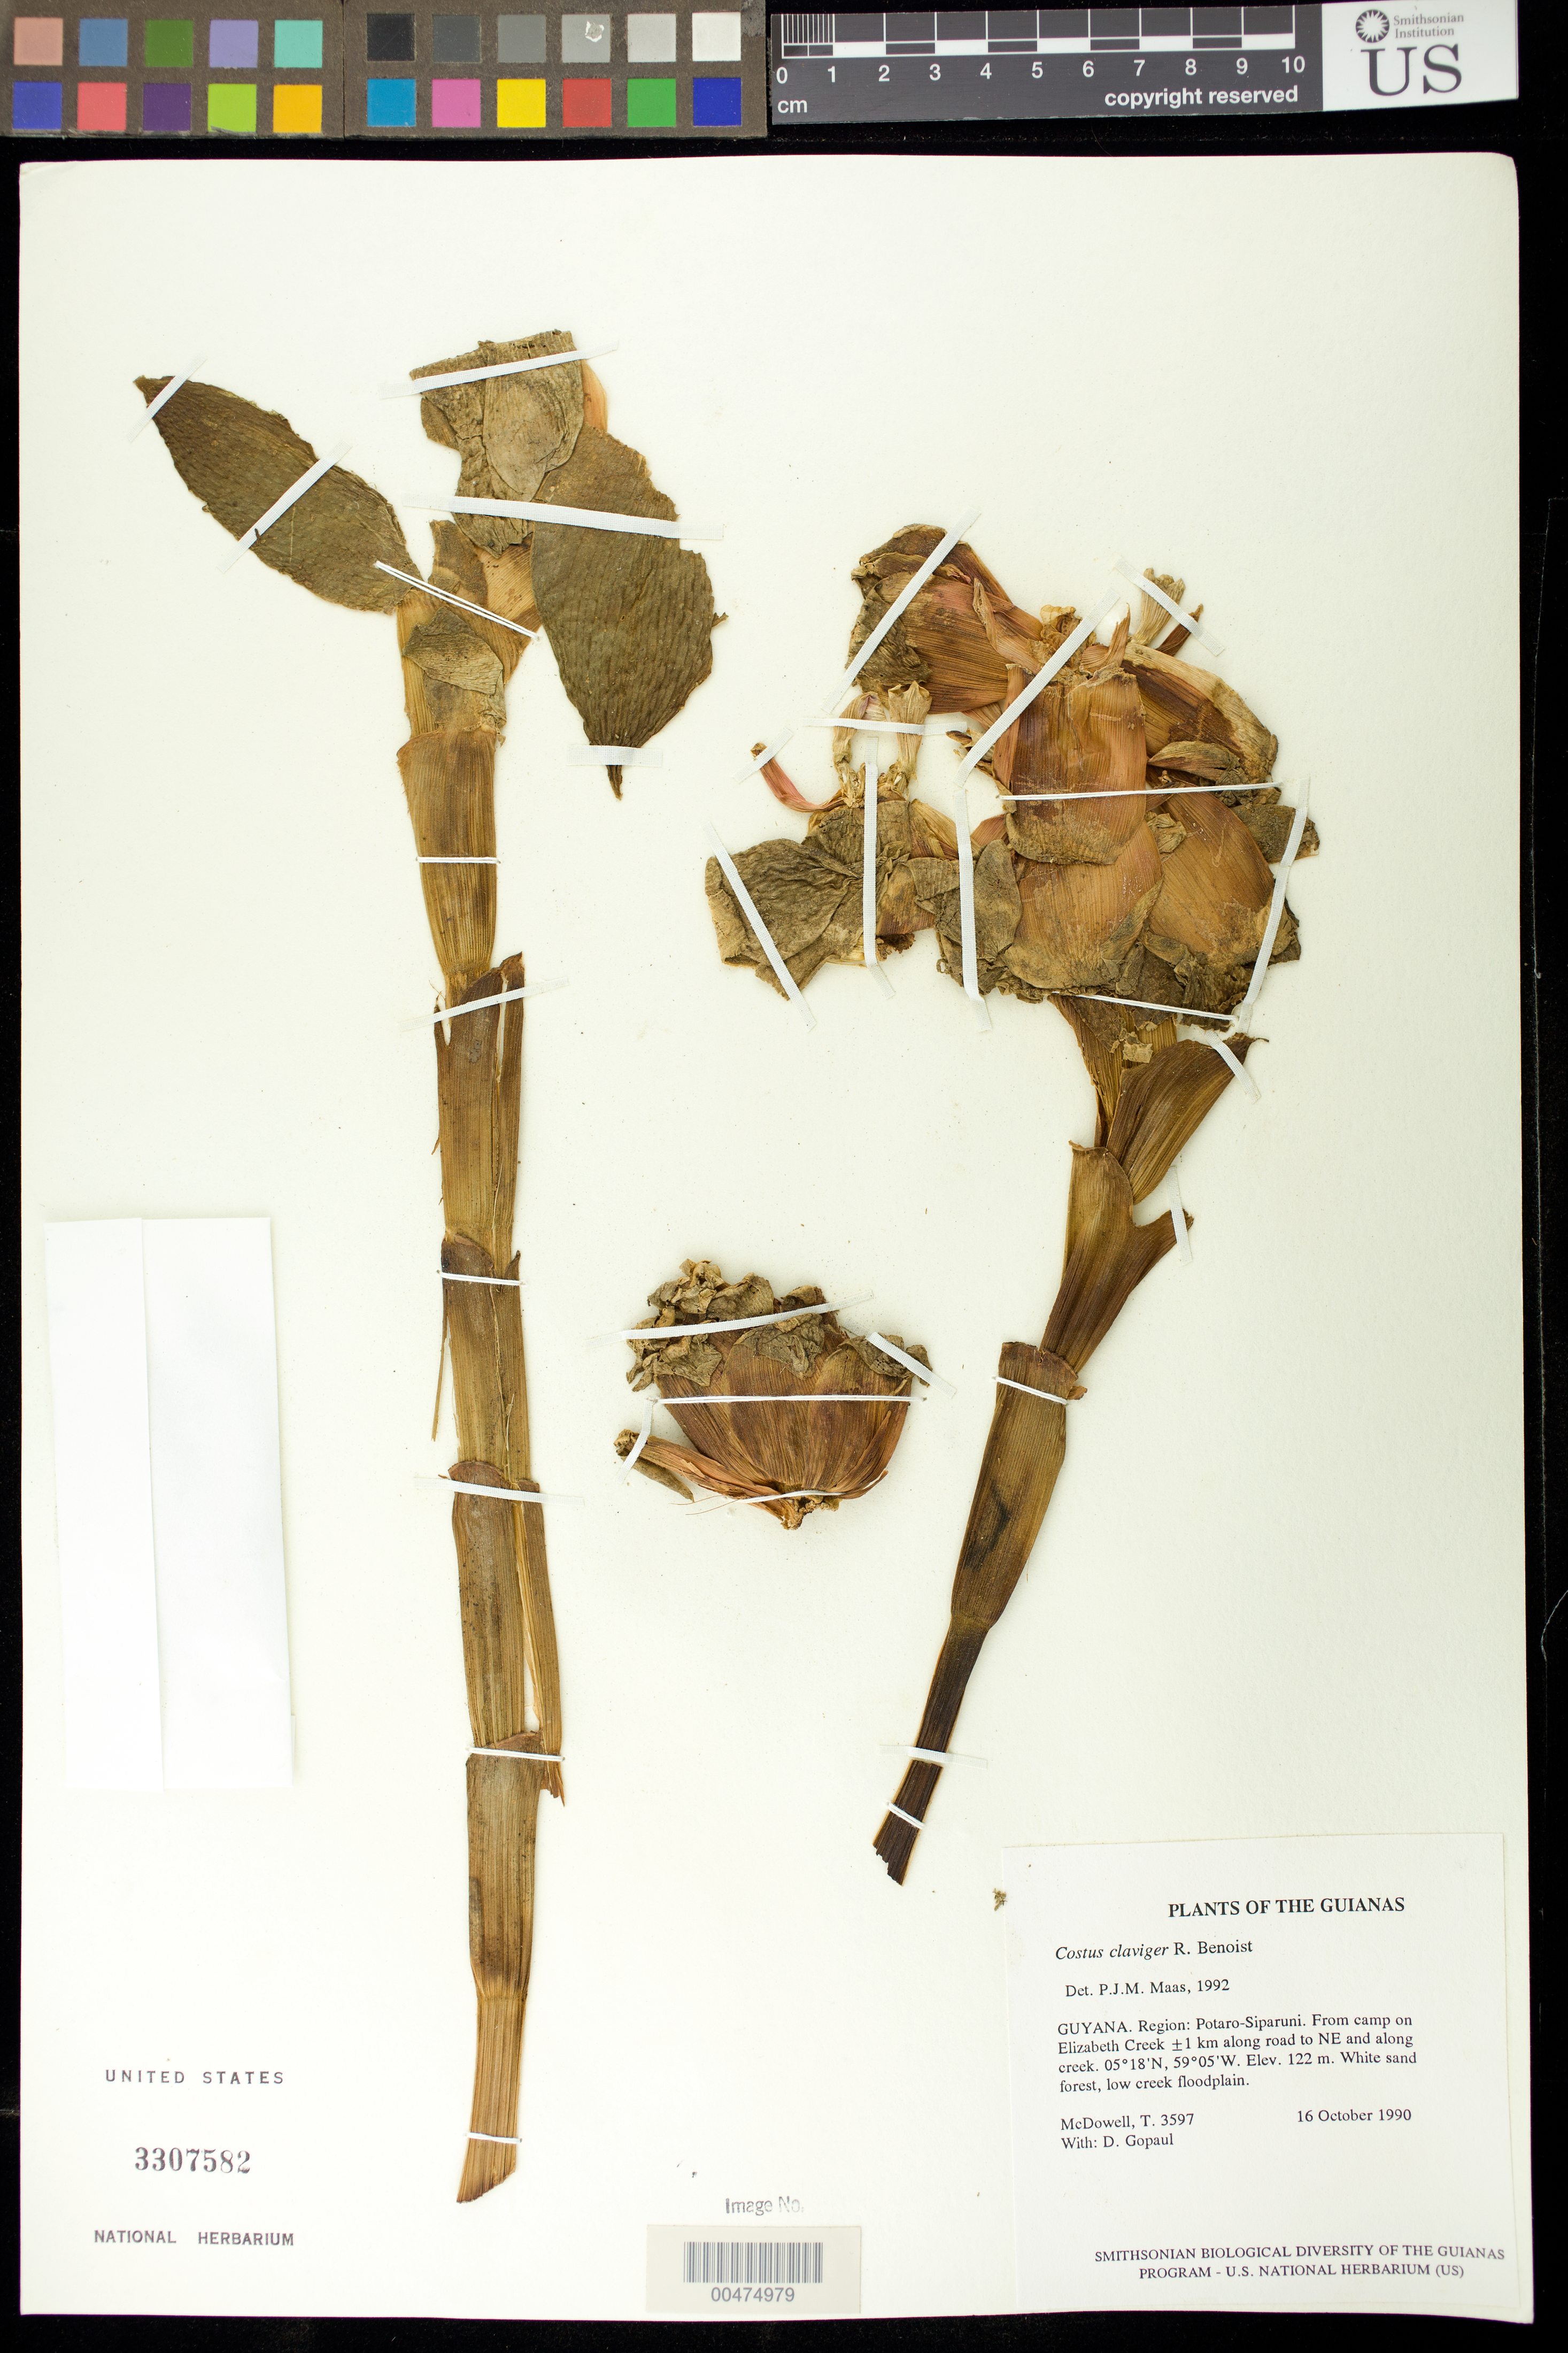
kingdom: Plantae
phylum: Tracheophyta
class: Liliopsida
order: Zingiberales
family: Costaceae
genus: Costus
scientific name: Costus claviger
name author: Benoist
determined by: Maas, Paul J. M.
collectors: T. McDowell & D. Gopaul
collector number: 3597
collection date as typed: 16 October 1990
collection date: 1990-10-16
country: Guyana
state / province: Potaro-Siparuni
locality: From camp on Elizabeth Creek ±1 km along road to NE and along creek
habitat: White sand forest, low creek floodplain and along road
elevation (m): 122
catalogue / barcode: US 3307582